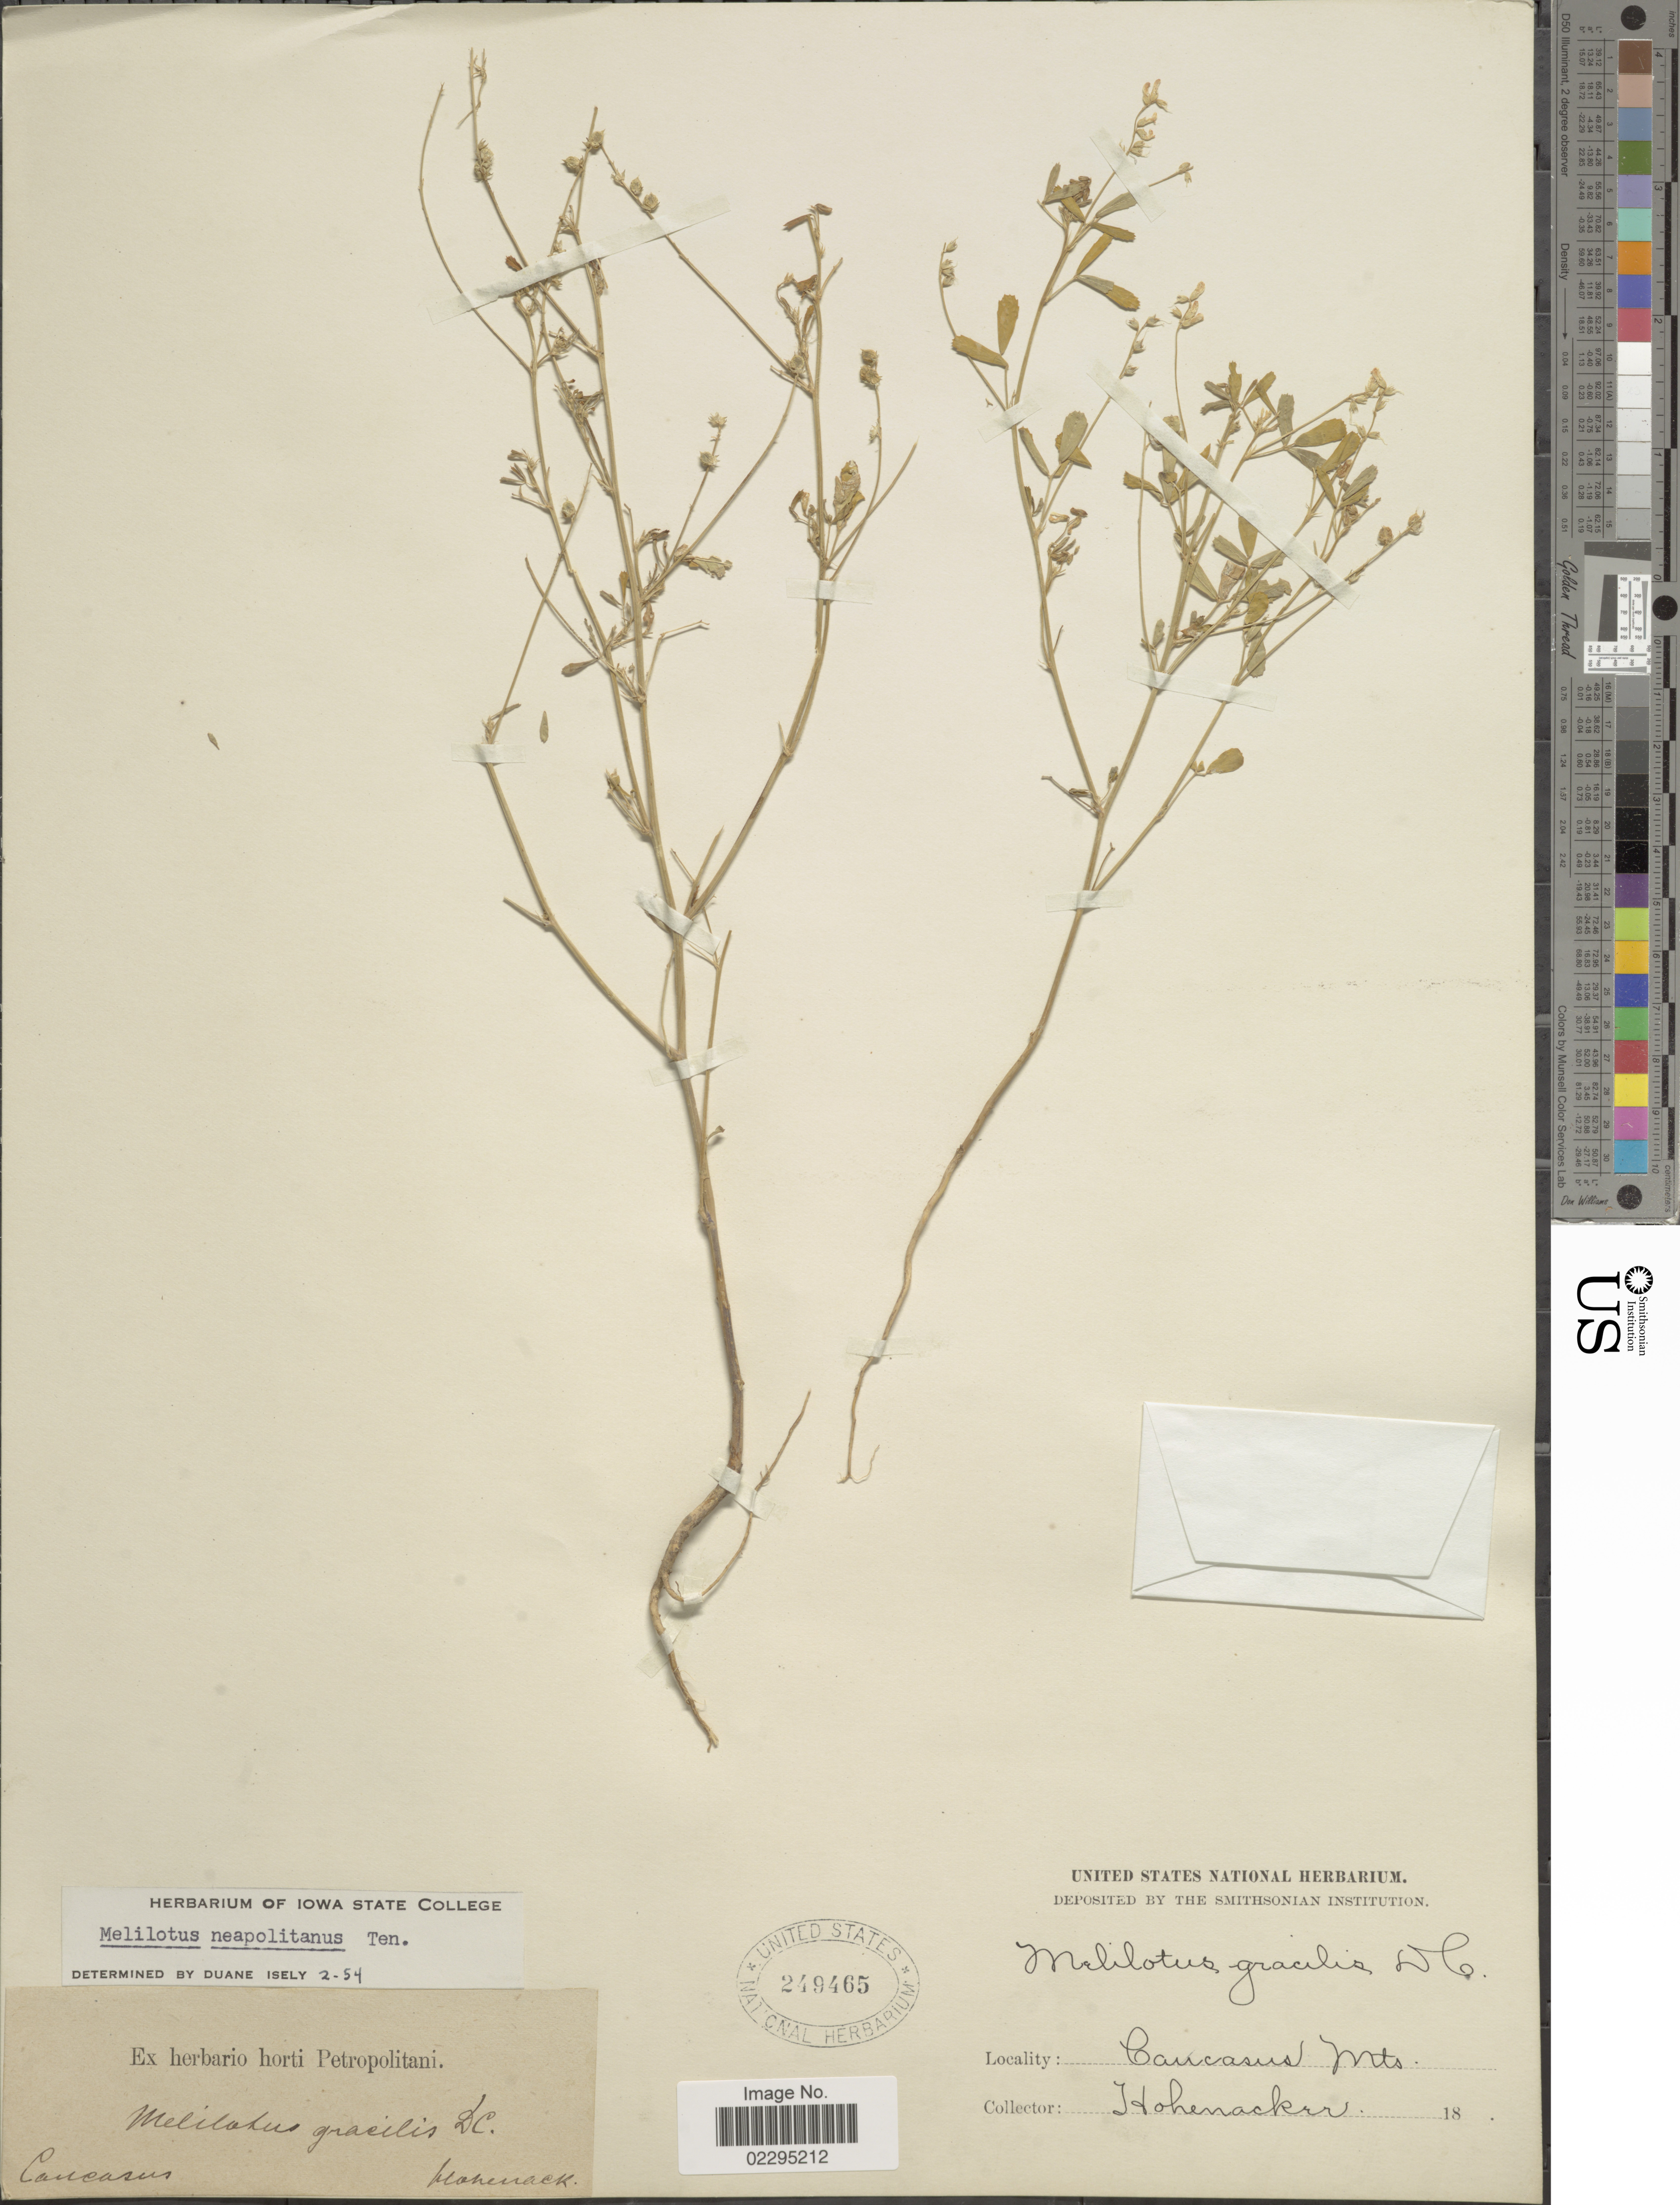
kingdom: Plantae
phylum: Tracheophyta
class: Magnoliopsida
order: Fabales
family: Fabaceae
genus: Melilotus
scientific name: Melilotus neapolitana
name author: Ten.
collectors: Hohenacker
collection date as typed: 18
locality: Cancasus [interpreted] Mts.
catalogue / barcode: US 249465